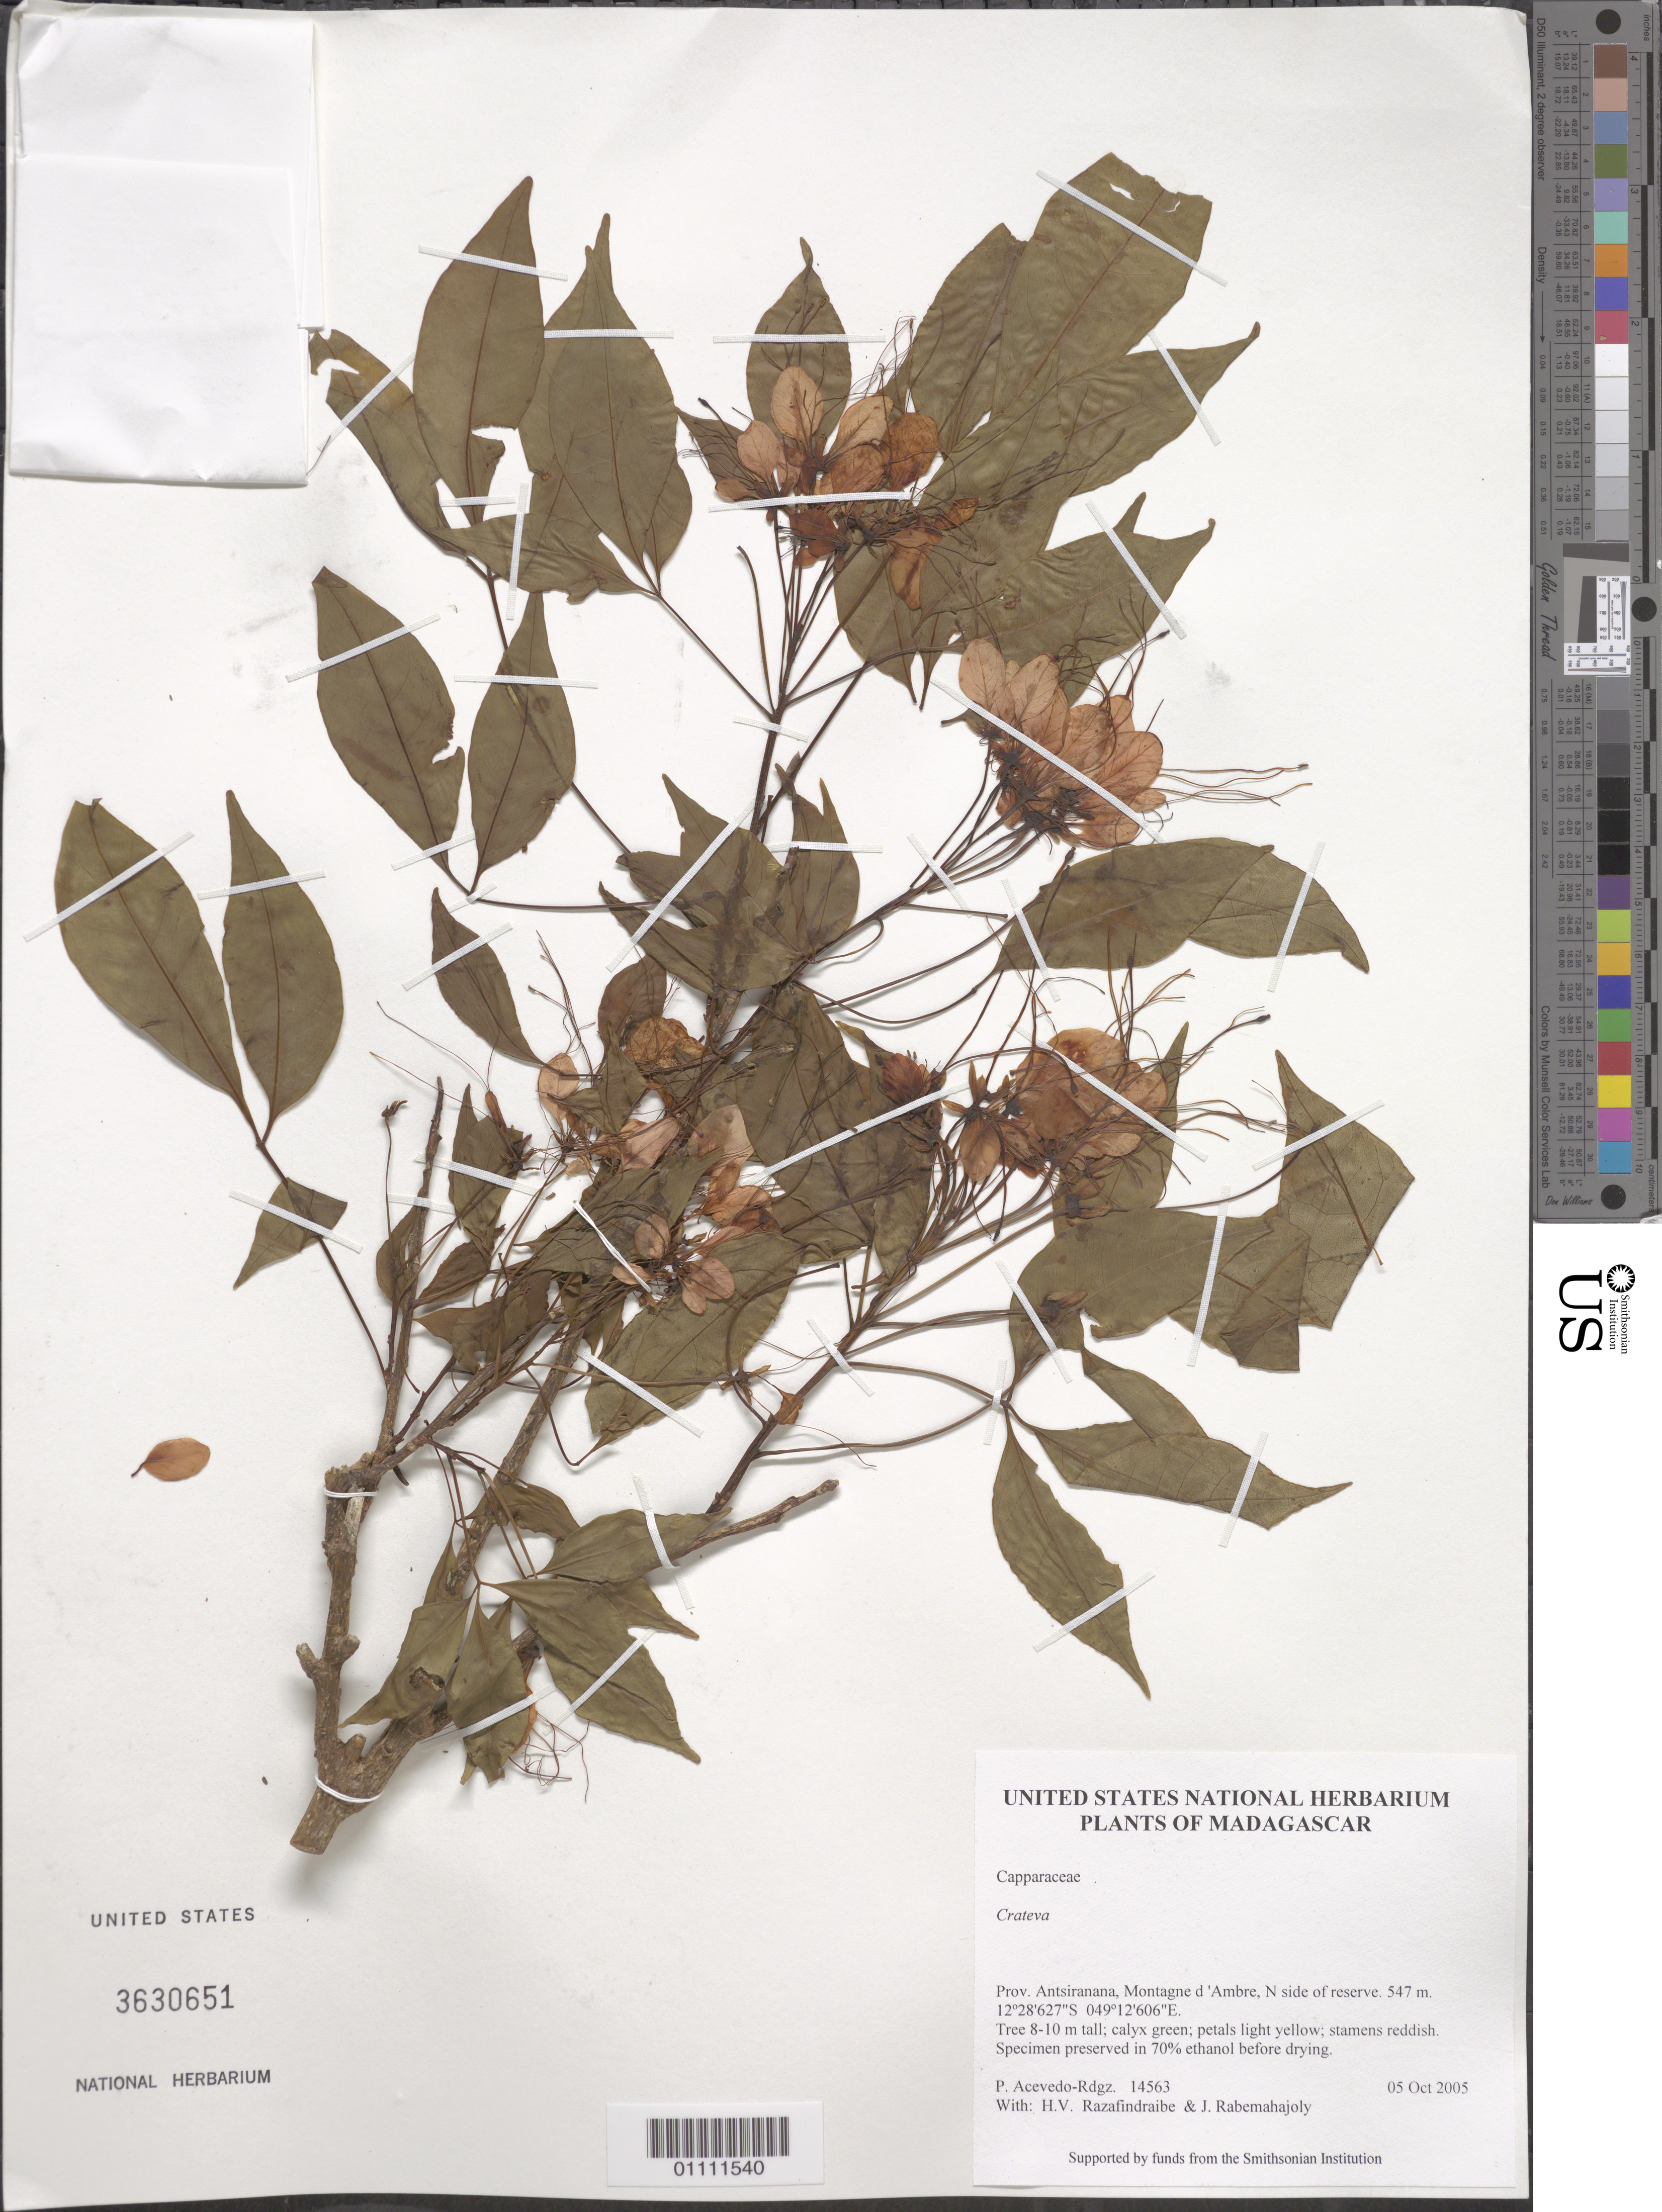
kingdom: Plantae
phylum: Tracheophyta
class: Magnoliopsida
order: Brassicales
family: Capparaceae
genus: Crateva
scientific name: Crateva sp.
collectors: P. Acevedo-Rodr., H. Razafindraibe & J. Rabemahajoly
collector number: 14563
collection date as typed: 05 Oct 2005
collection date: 2005-10-05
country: Madagascar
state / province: Diana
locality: Prov. Antsiranana, Montagne d 'Ambre, N side of reserve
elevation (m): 547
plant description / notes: US, K, MO, P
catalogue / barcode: US 3630651